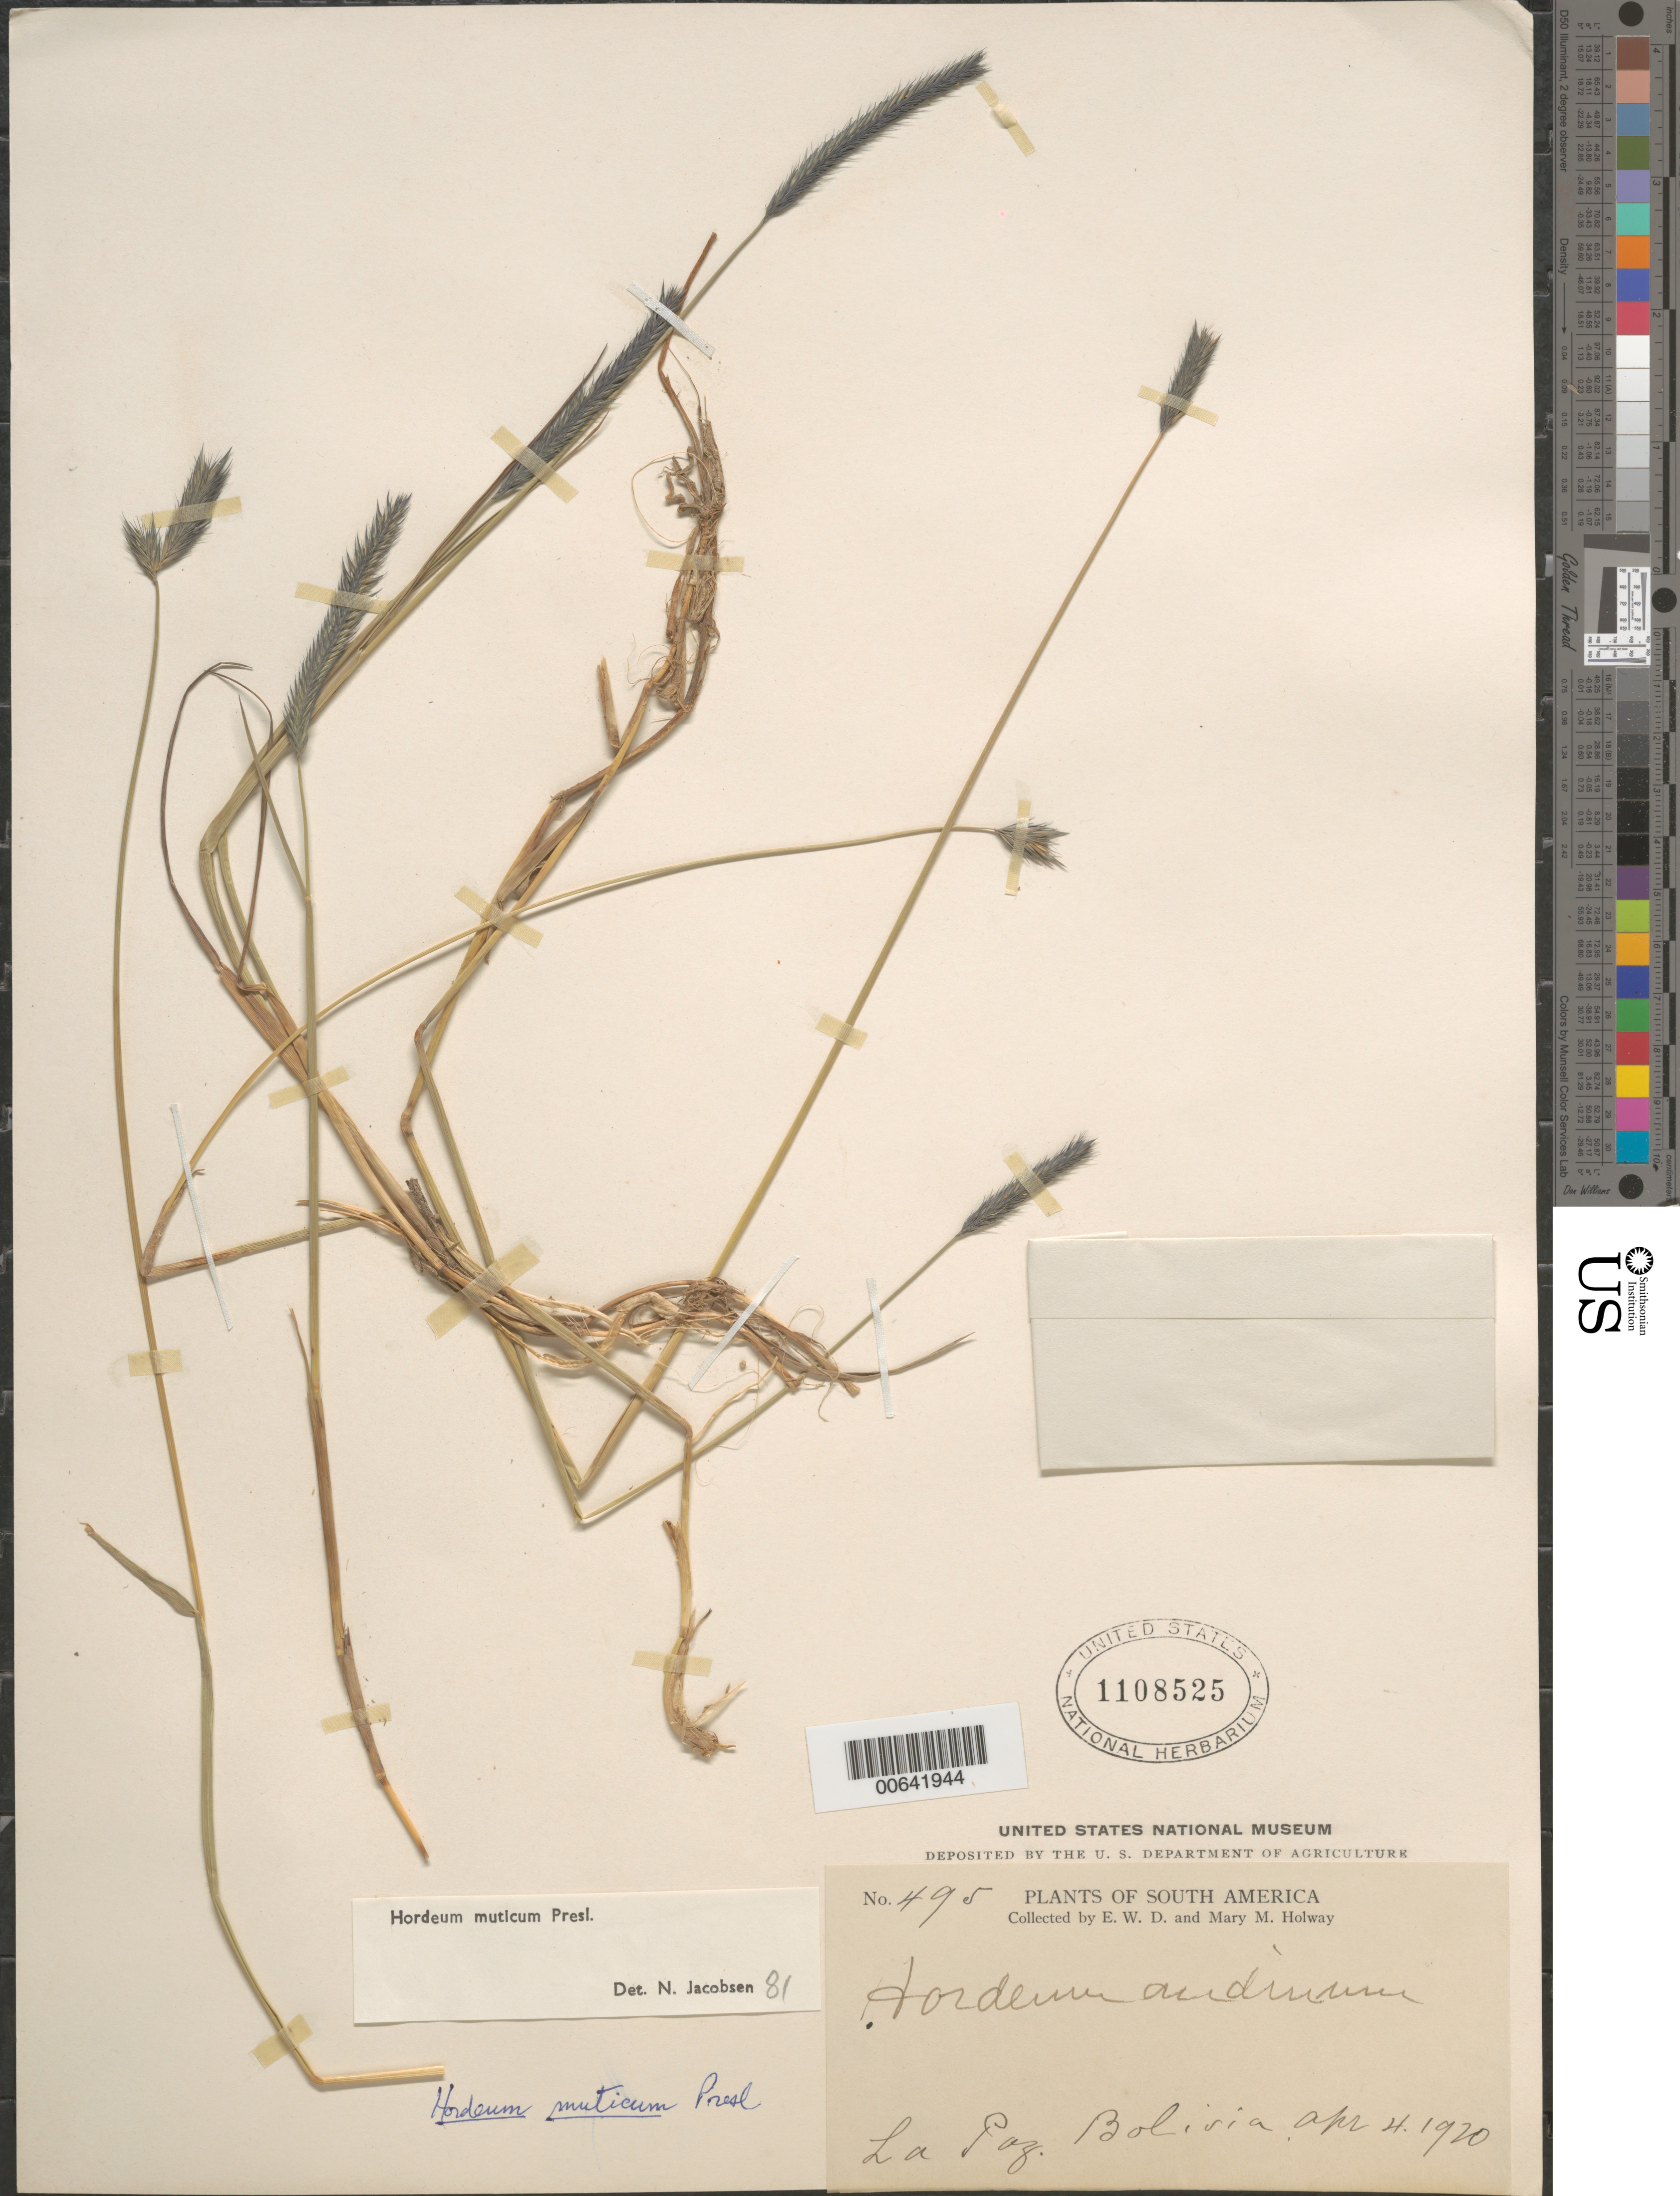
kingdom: Plantae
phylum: Tracheophyta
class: Liliopsida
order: Poales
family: Poaceae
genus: Hordeum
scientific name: Hordeum muticum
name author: J. Presl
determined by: Jacobsen, N. H. G.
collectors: E. W. D. Holway & M. M. Holway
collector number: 495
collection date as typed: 04 Apr 1920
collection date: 1920-04-04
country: Bolivia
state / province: La Paz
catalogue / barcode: US 1108525